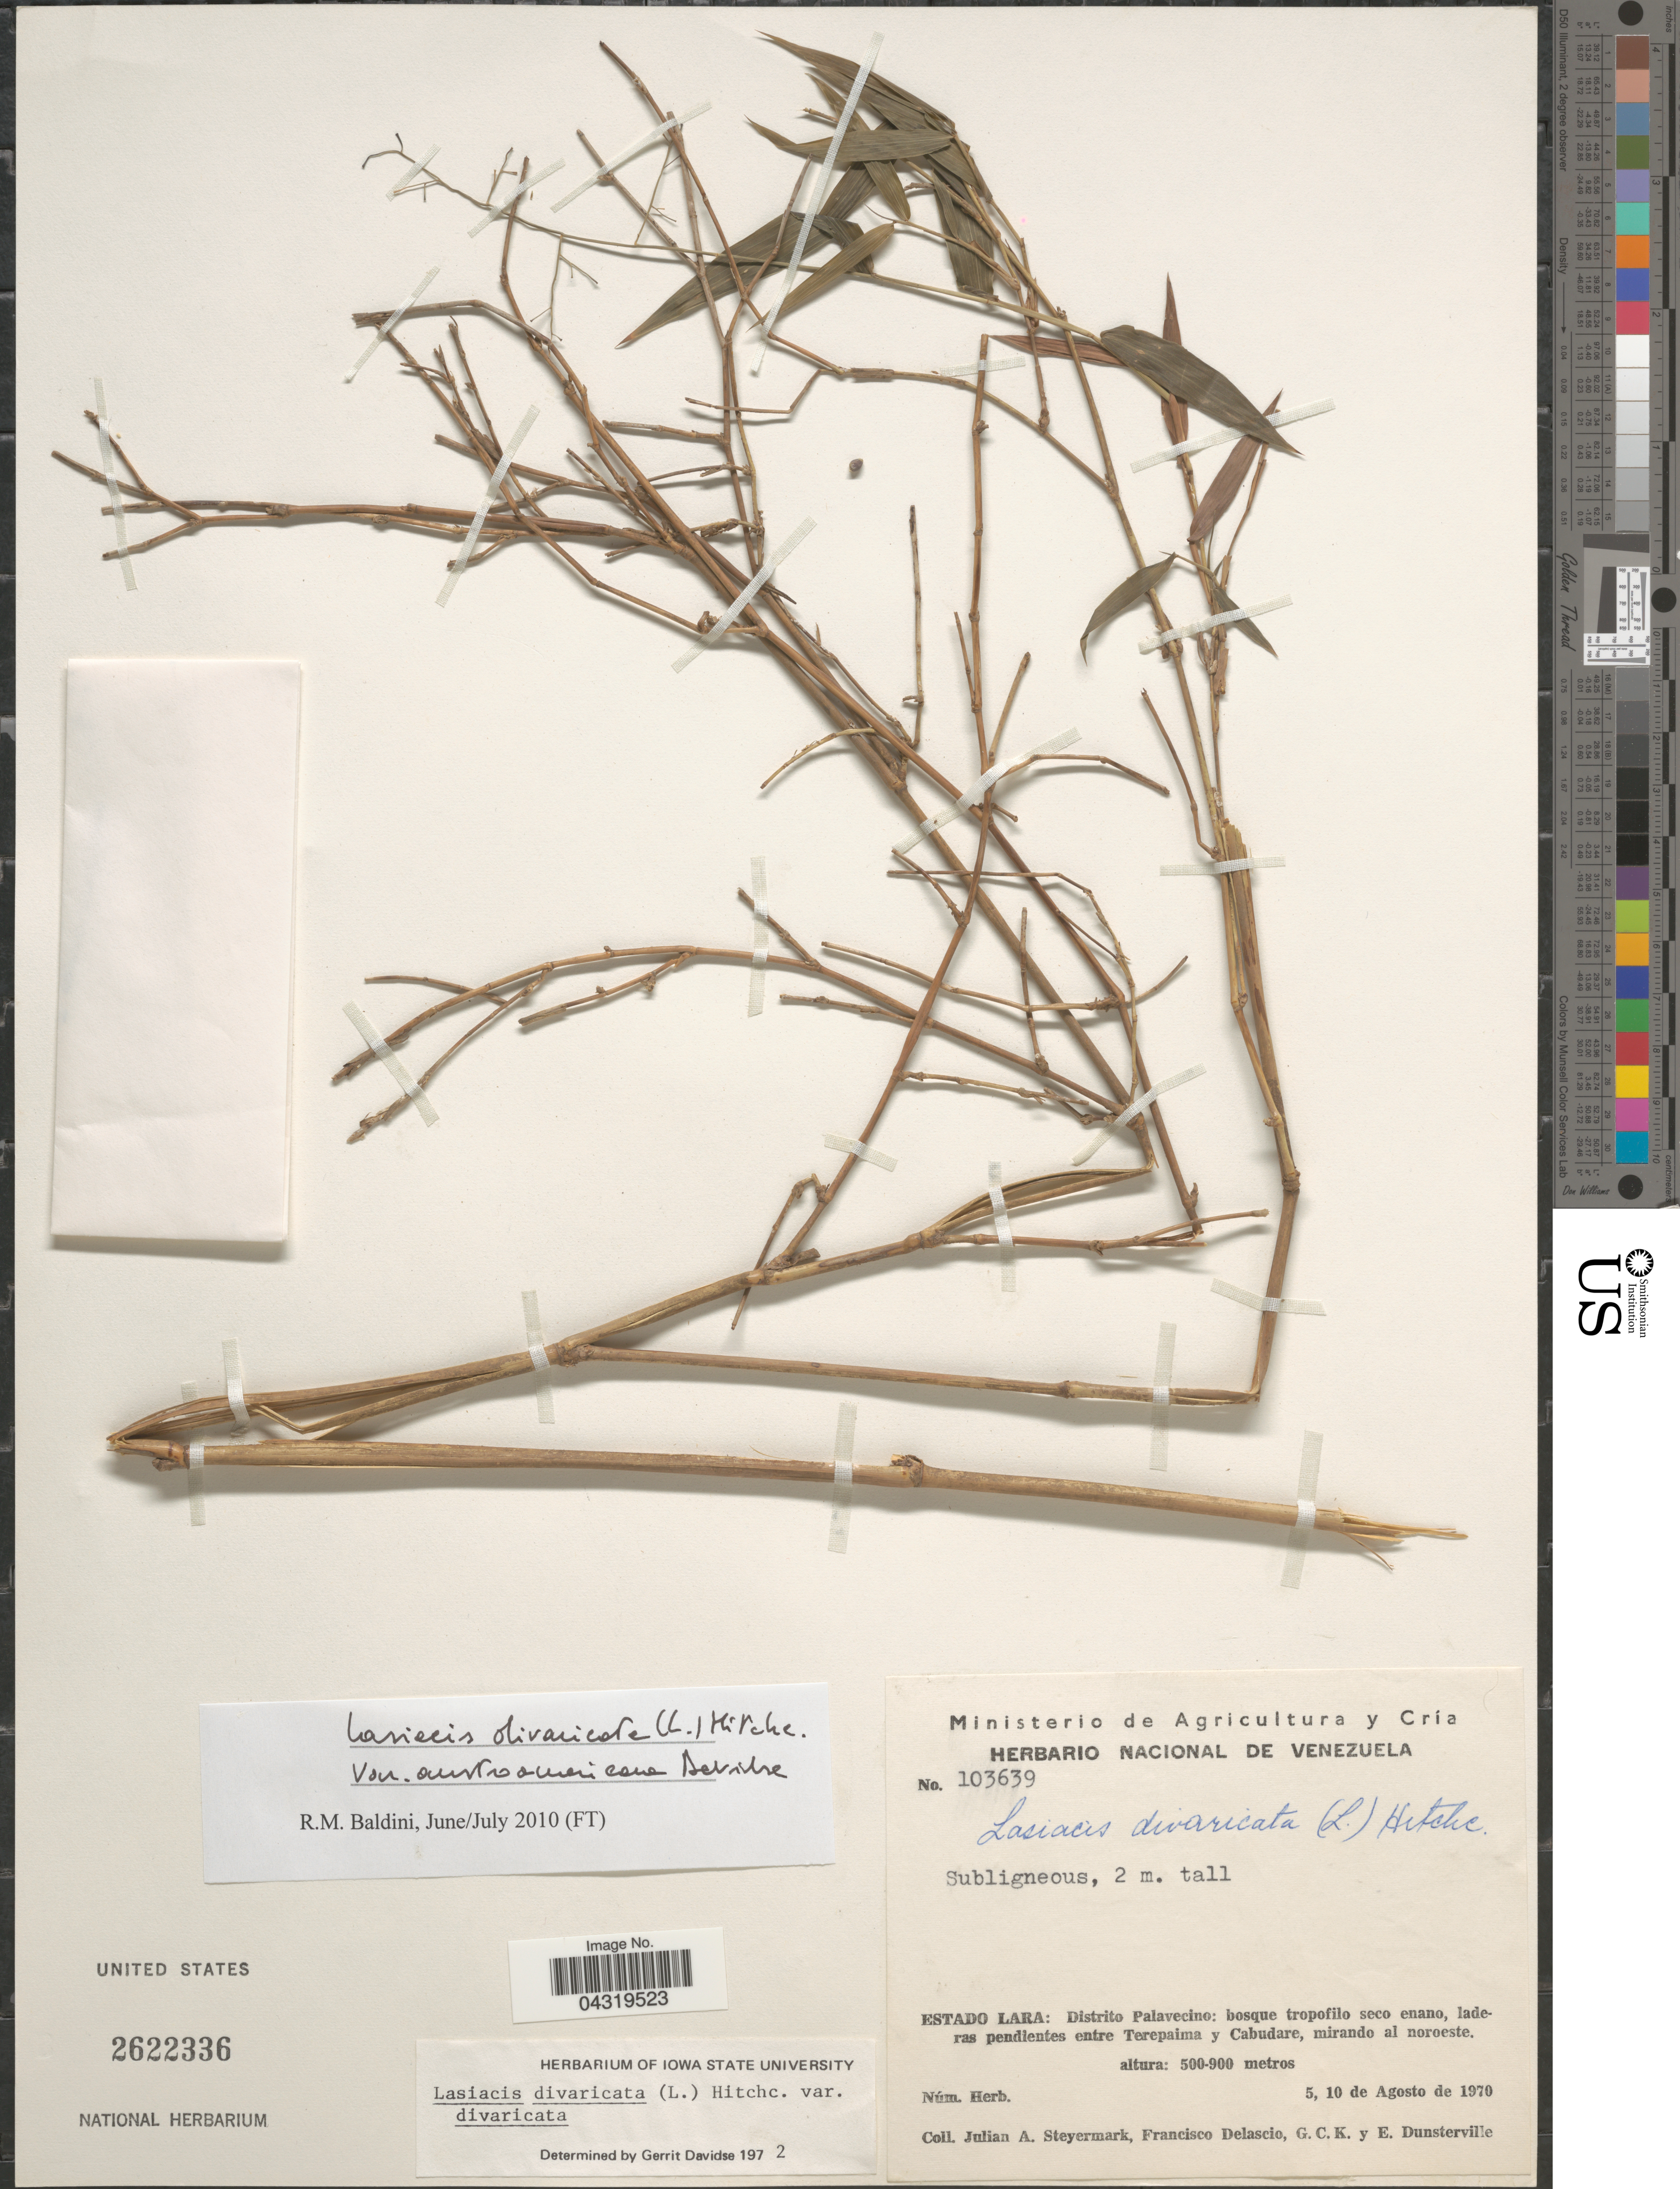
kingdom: Plantae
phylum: Tracheophyta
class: Liliopsida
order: Poales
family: Poaceae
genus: Lasiacis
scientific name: Lasiacis divaricata var. austroamericana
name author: Davidse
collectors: J. Steyermark, F. Delascio, G. C. K. Dunsterville & E. Dunsterville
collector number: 103639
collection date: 1970-08-05/1970-08-10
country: Venezuela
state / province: Lara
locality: Distrito Palavecino: bosque tropofilo seco enano, laderas pendientes entre Terepaima y Cabudare, mirando al noroeste.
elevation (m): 500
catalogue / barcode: US 2622336